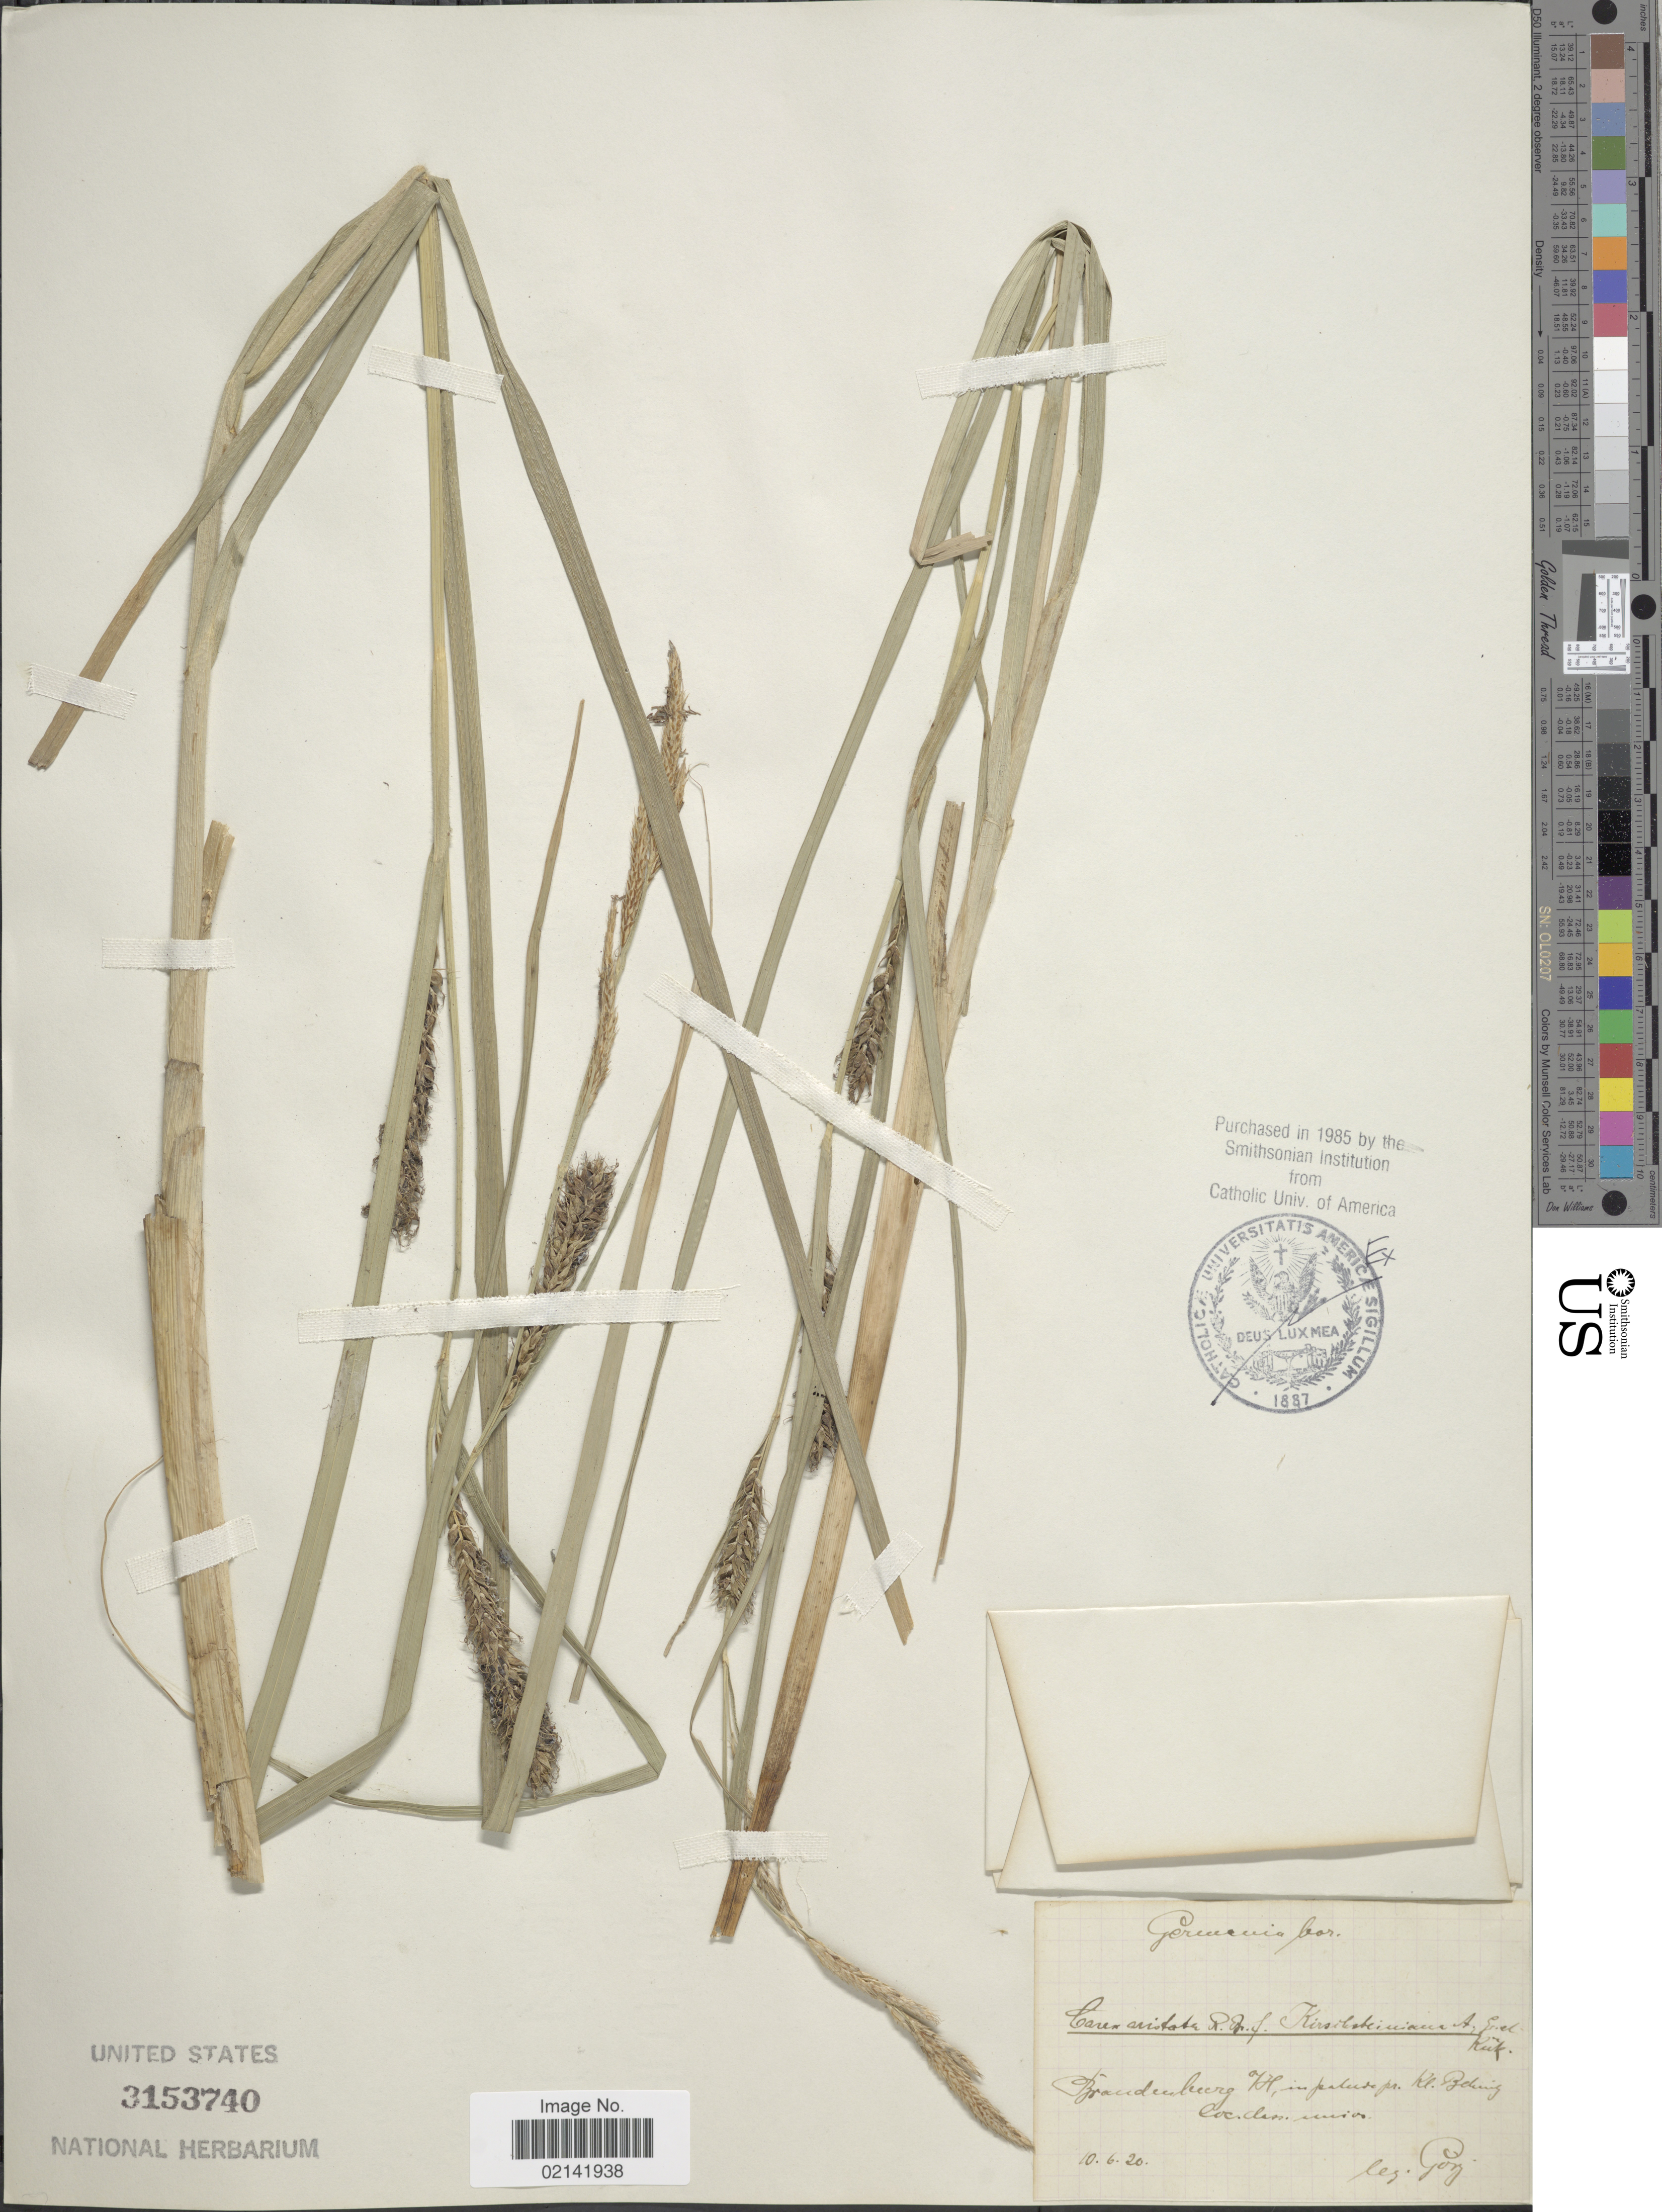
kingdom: Plantae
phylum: Tracheophyta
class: Liliopsida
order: Poales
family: Cyperaceae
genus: Carex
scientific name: Carex atherodes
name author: Spreng.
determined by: Strong, Mark T., (BOT), Smithsonian Institution - National Museum of Natural History (UNITED STATES)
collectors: Goy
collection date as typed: Transcribed d/m/y: 10/6/20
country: Germany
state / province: Brandenburg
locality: Brandenburg a/H, in palude pr. Kl. beding Coc. class. union [interpreted]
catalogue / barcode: US 3153740